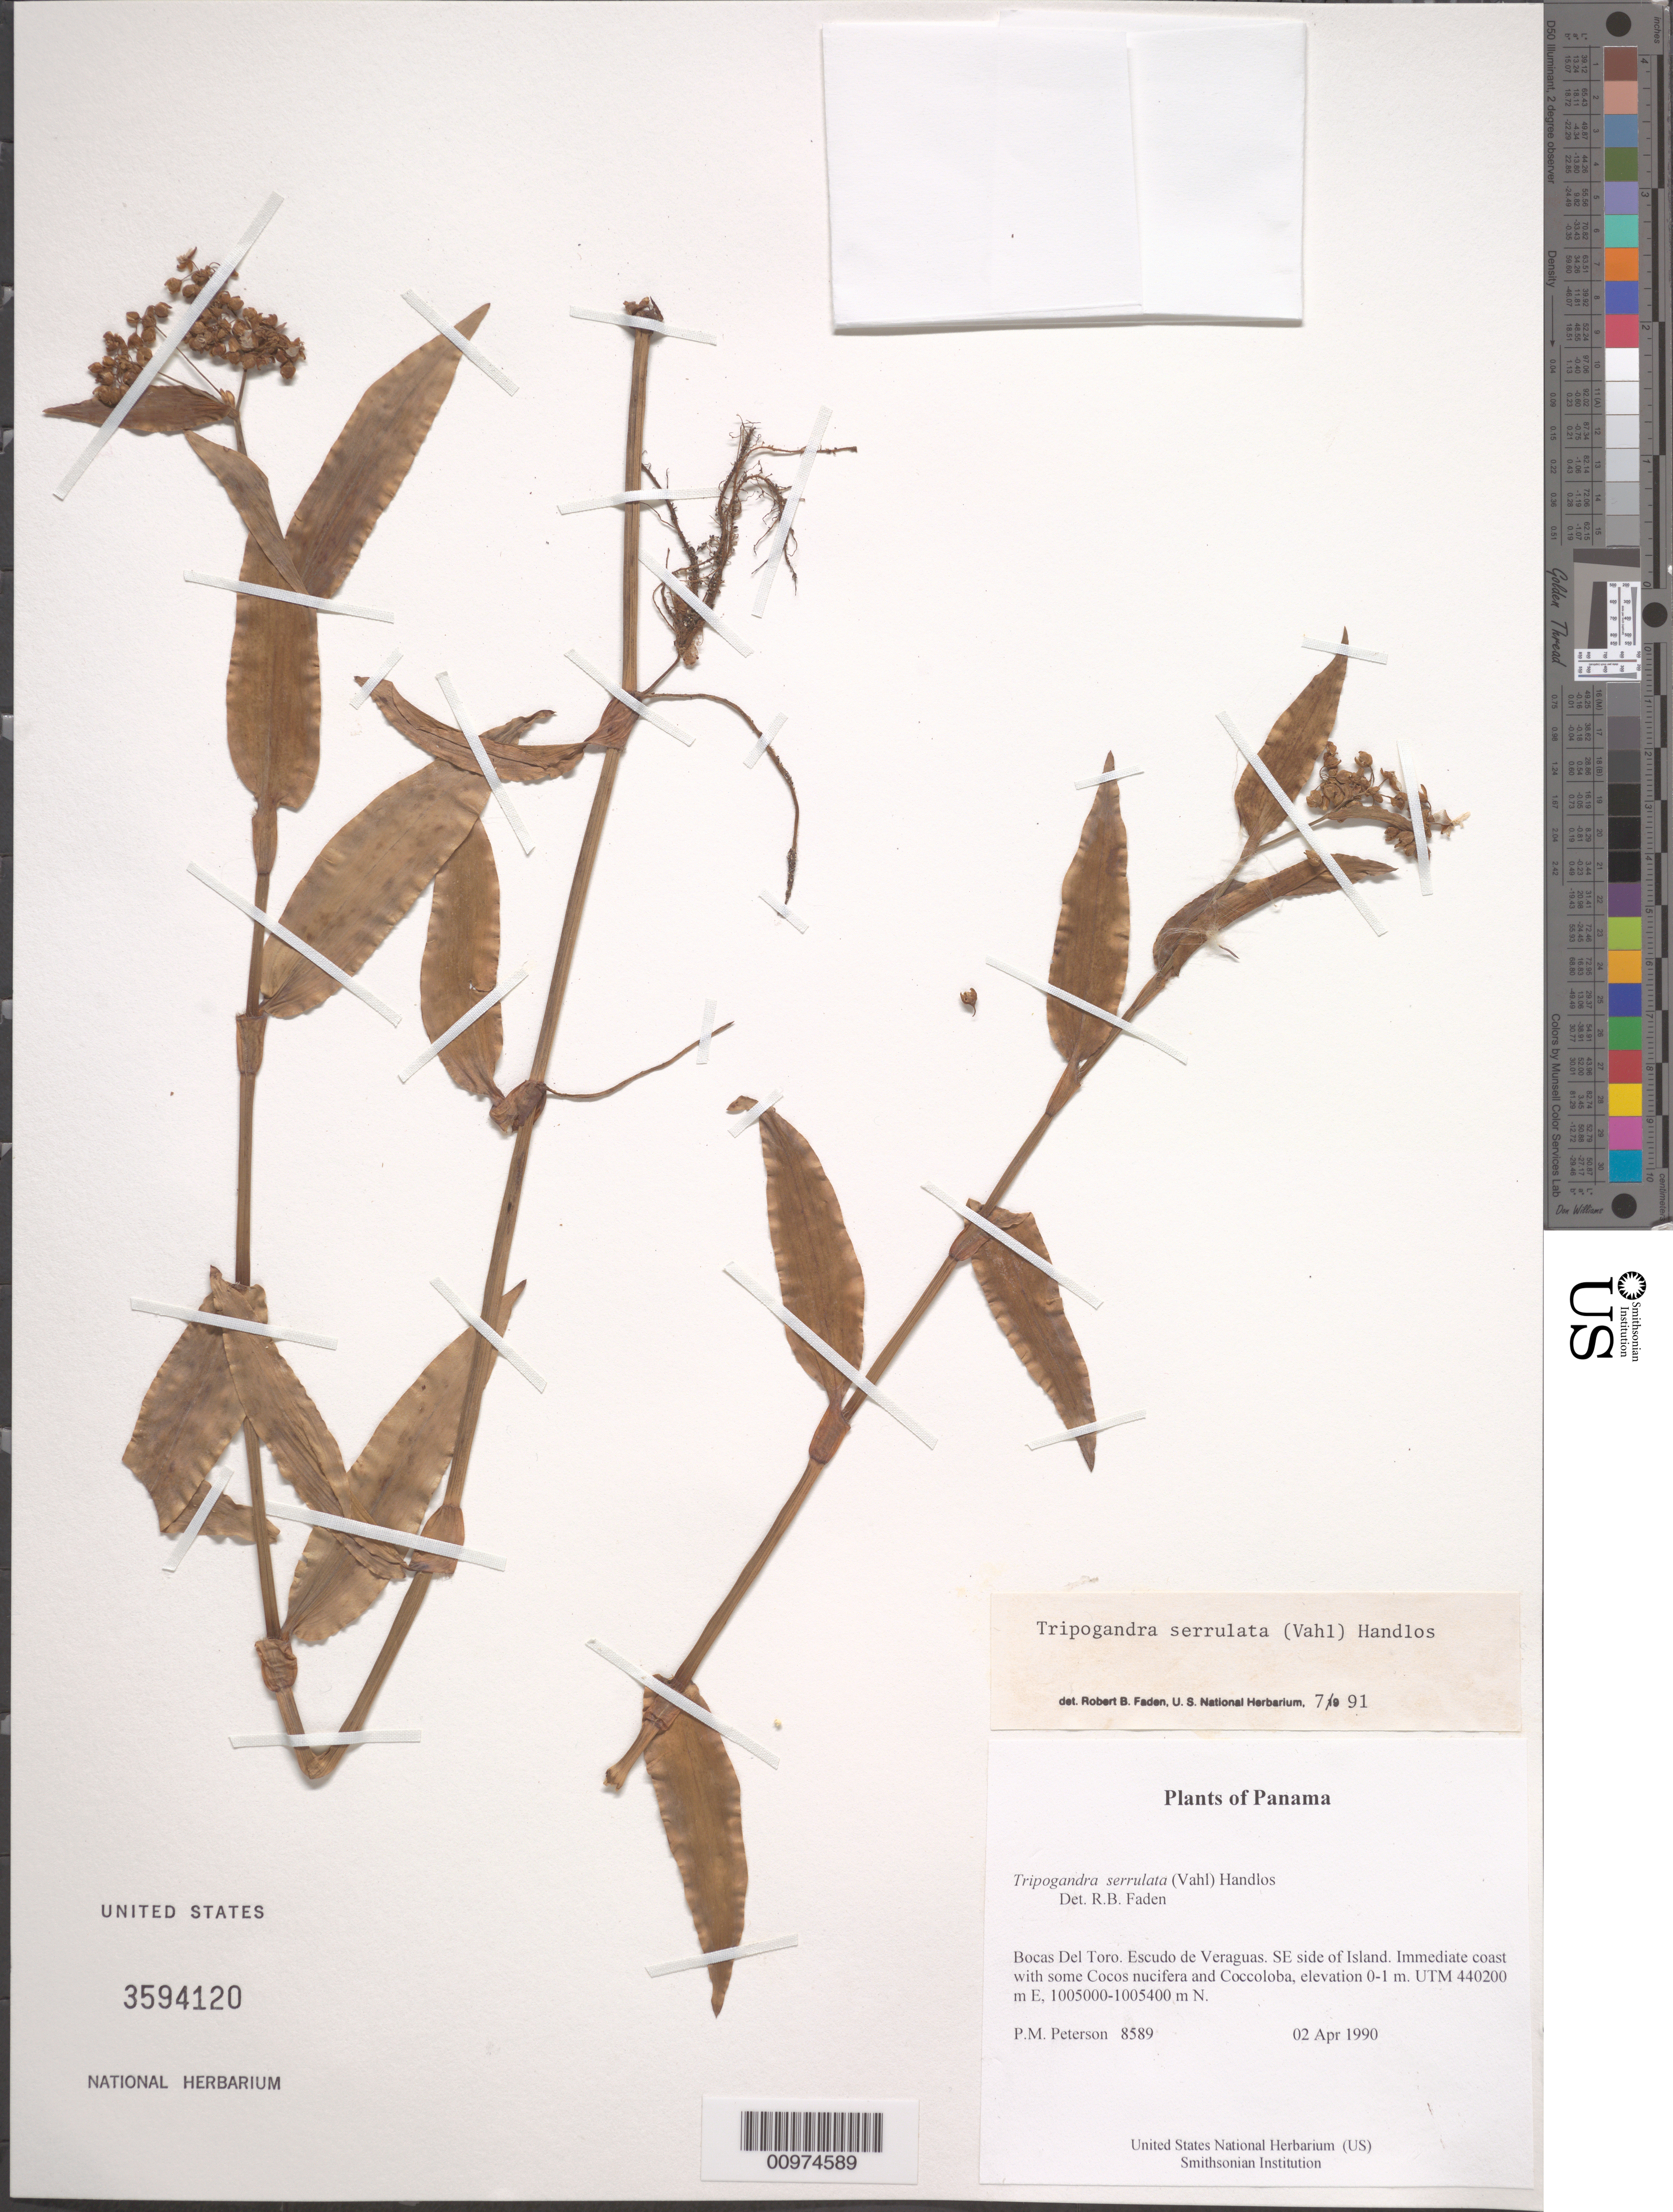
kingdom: Plantae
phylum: Tracheophyta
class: Liliopsida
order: Commelinales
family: Commelinaceae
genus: Tripogandra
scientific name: Tripogandra serrulata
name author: (Vahl) Handlos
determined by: Faden, Robert B., (US), Smithsonian Institution - National Museum of Natural History (UNITED STATES)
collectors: P. M. Peterson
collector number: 8589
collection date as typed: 02 Apr 1990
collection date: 1990-04-02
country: Panama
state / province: Bocas del Toro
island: Escudo de Veraguas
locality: SE side of Island. Immediate coast with some Cocos nucifera and Coccoloba, UTM 440200 m E, 1005000-1005400 m N.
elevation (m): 0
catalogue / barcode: US 3594120